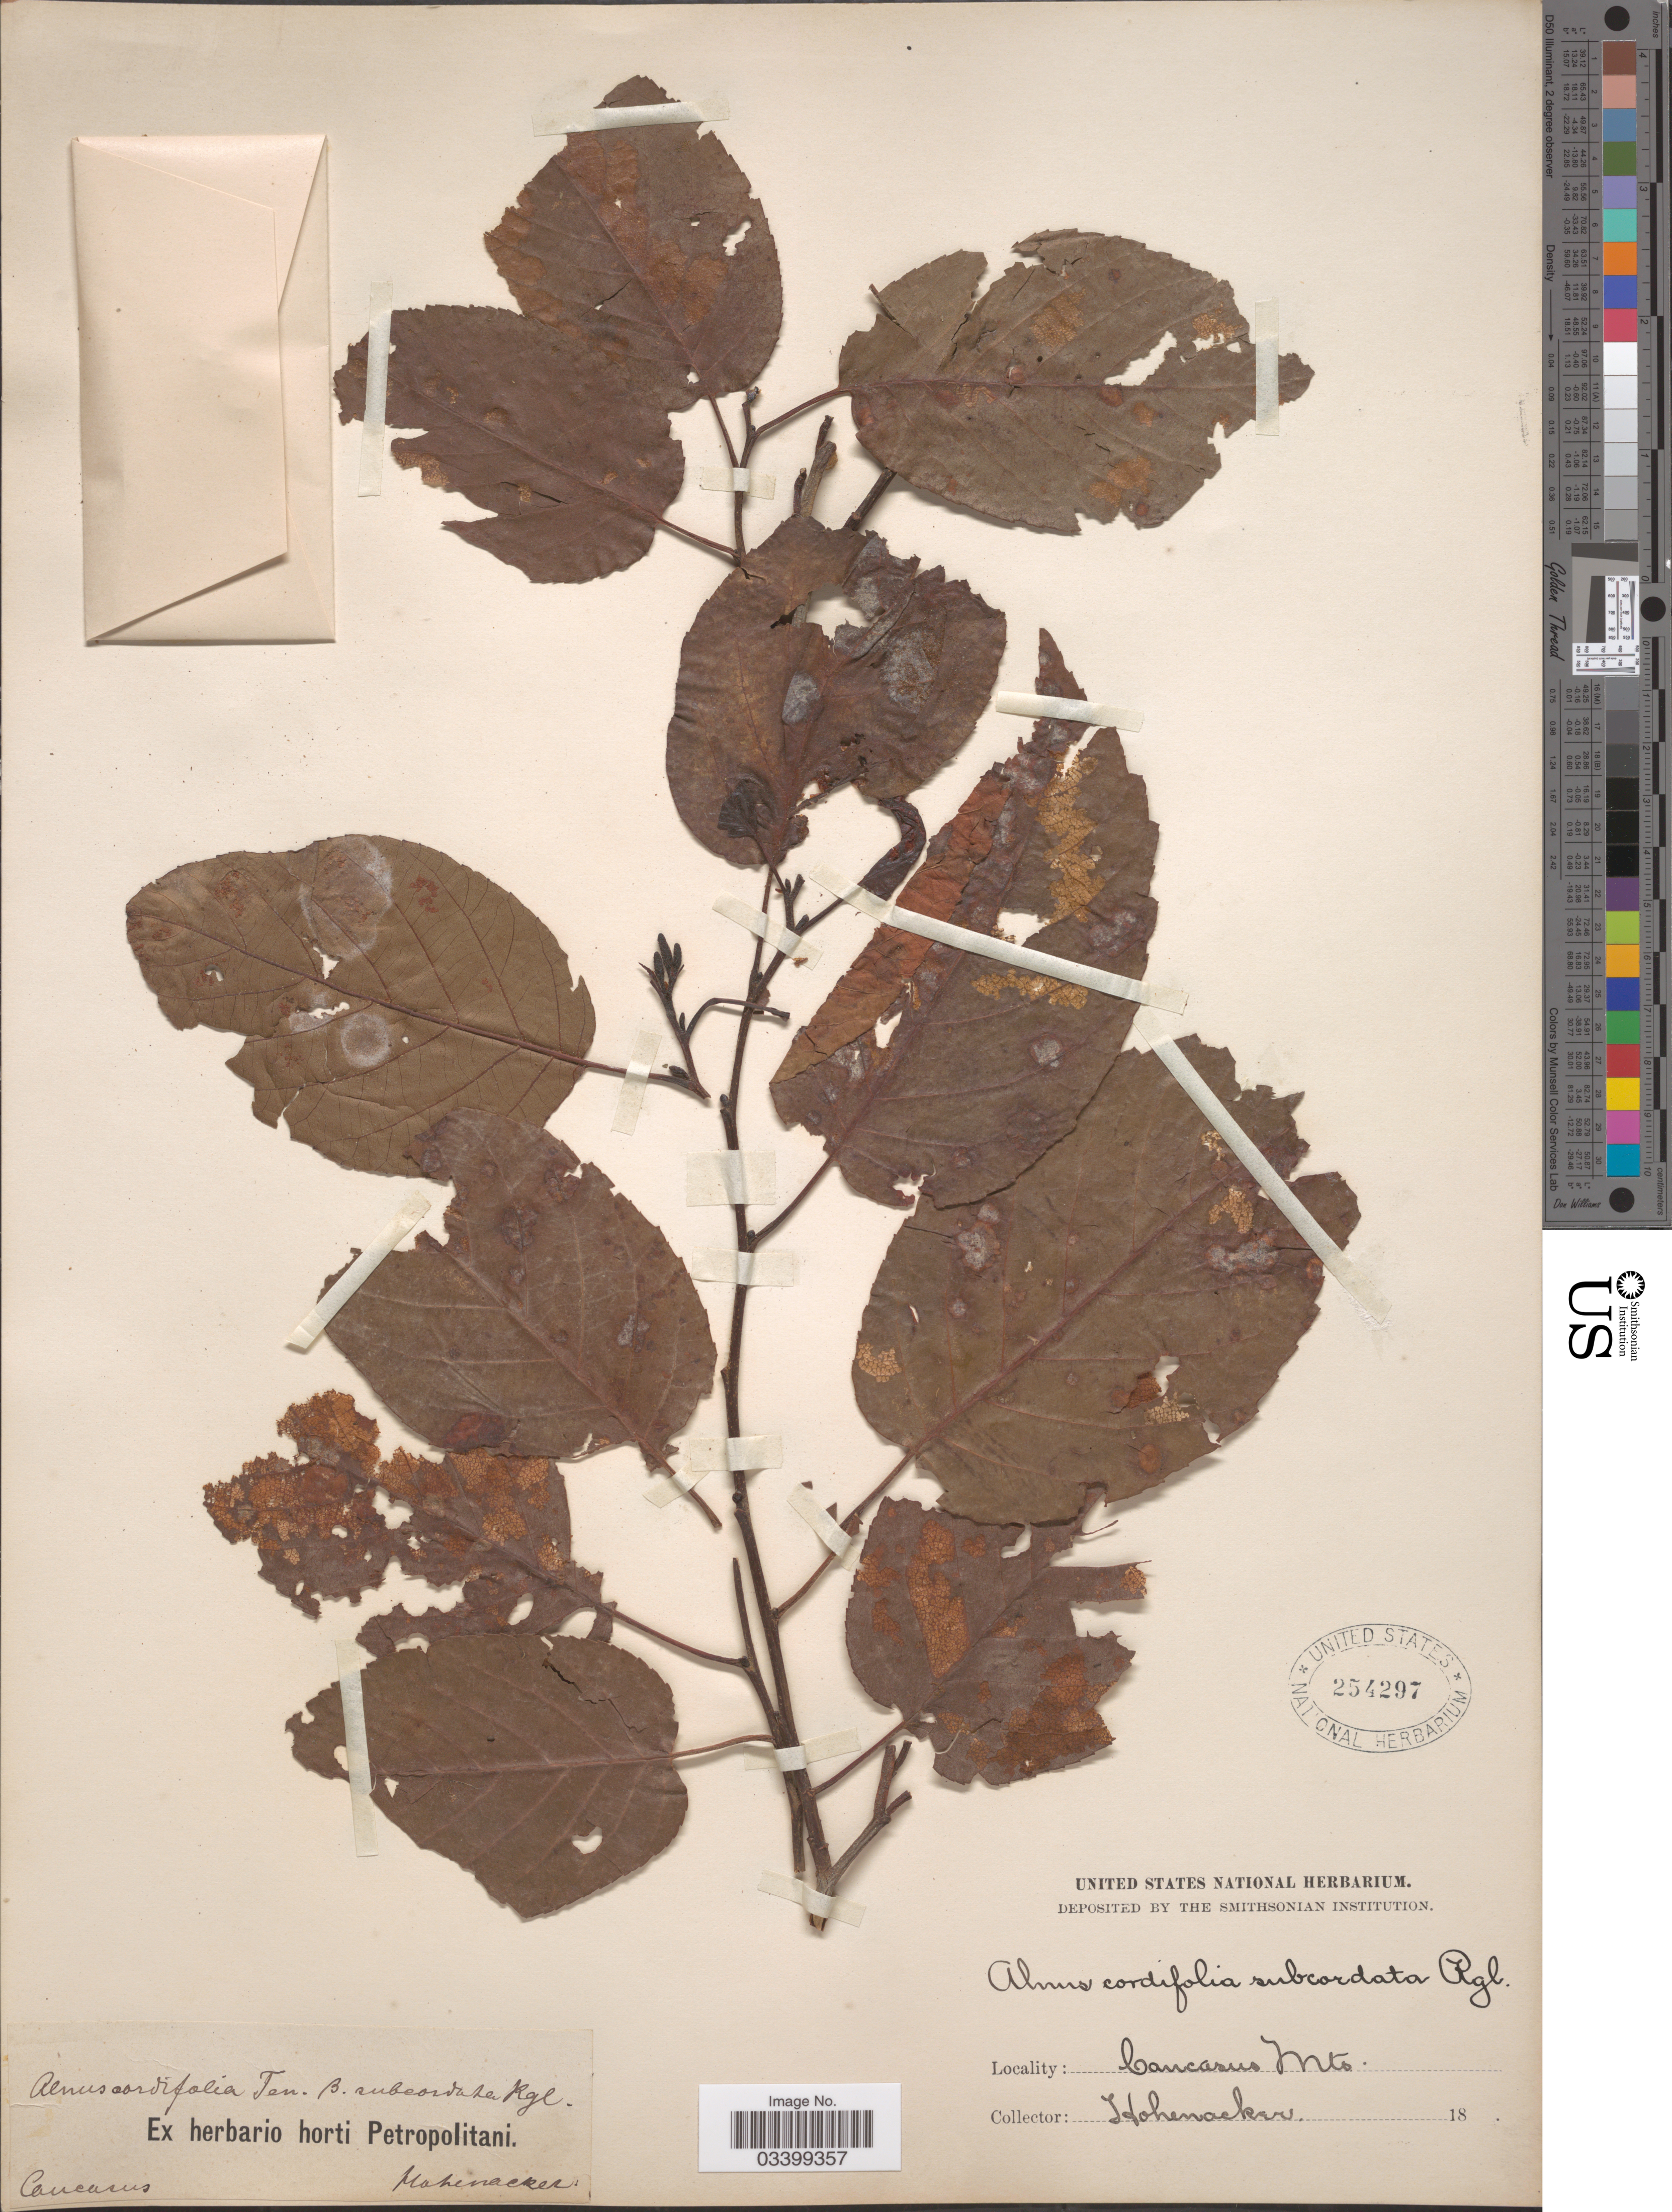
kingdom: Plantae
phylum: Tracheophyta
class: Magnoliopsida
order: Fagales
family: Betulaceae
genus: Alnus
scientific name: Alnus subcordata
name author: C.A. Mey.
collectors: Hohenacker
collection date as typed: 18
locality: Caucasus Mountains.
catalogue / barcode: US 254297